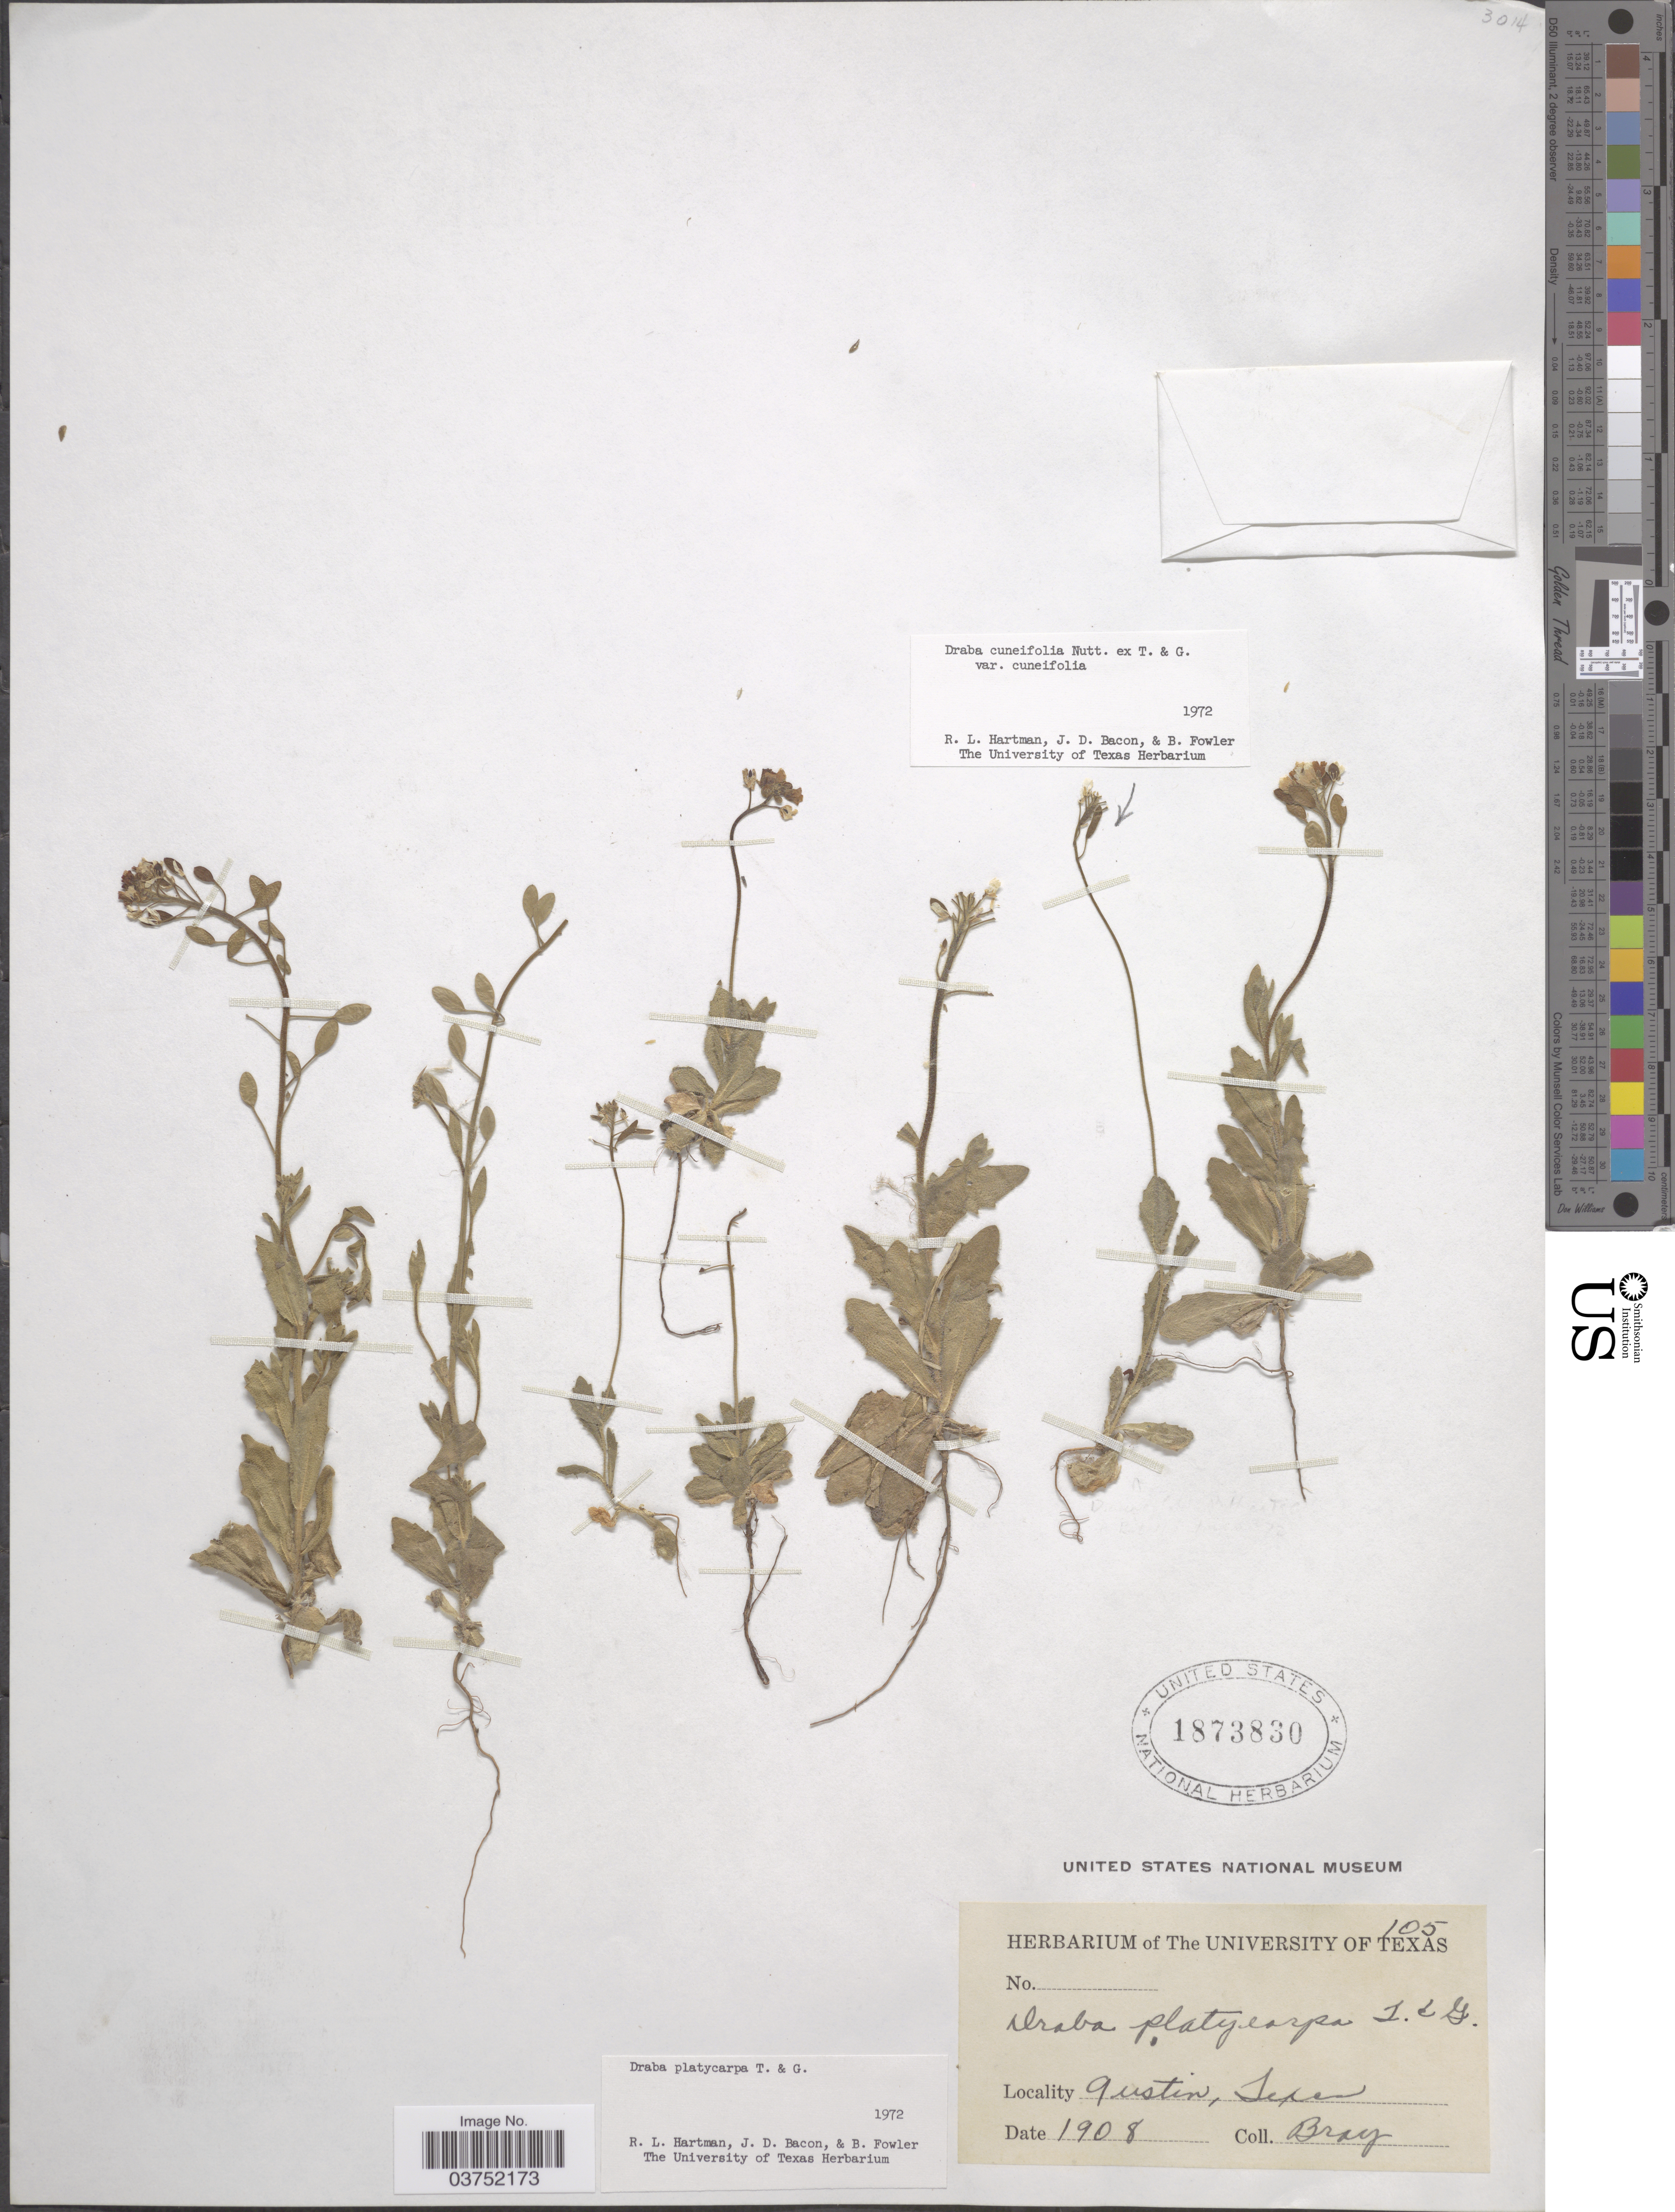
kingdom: Plantae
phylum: Tracheophyta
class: Magnoliopsida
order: Brassicales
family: Brassicaceae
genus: Draba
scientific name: Draba platycarpa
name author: Torr. & A. Gray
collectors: Bray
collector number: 105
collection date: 1908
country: United States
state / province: Texas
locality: Austin.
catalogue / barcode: US 1873830